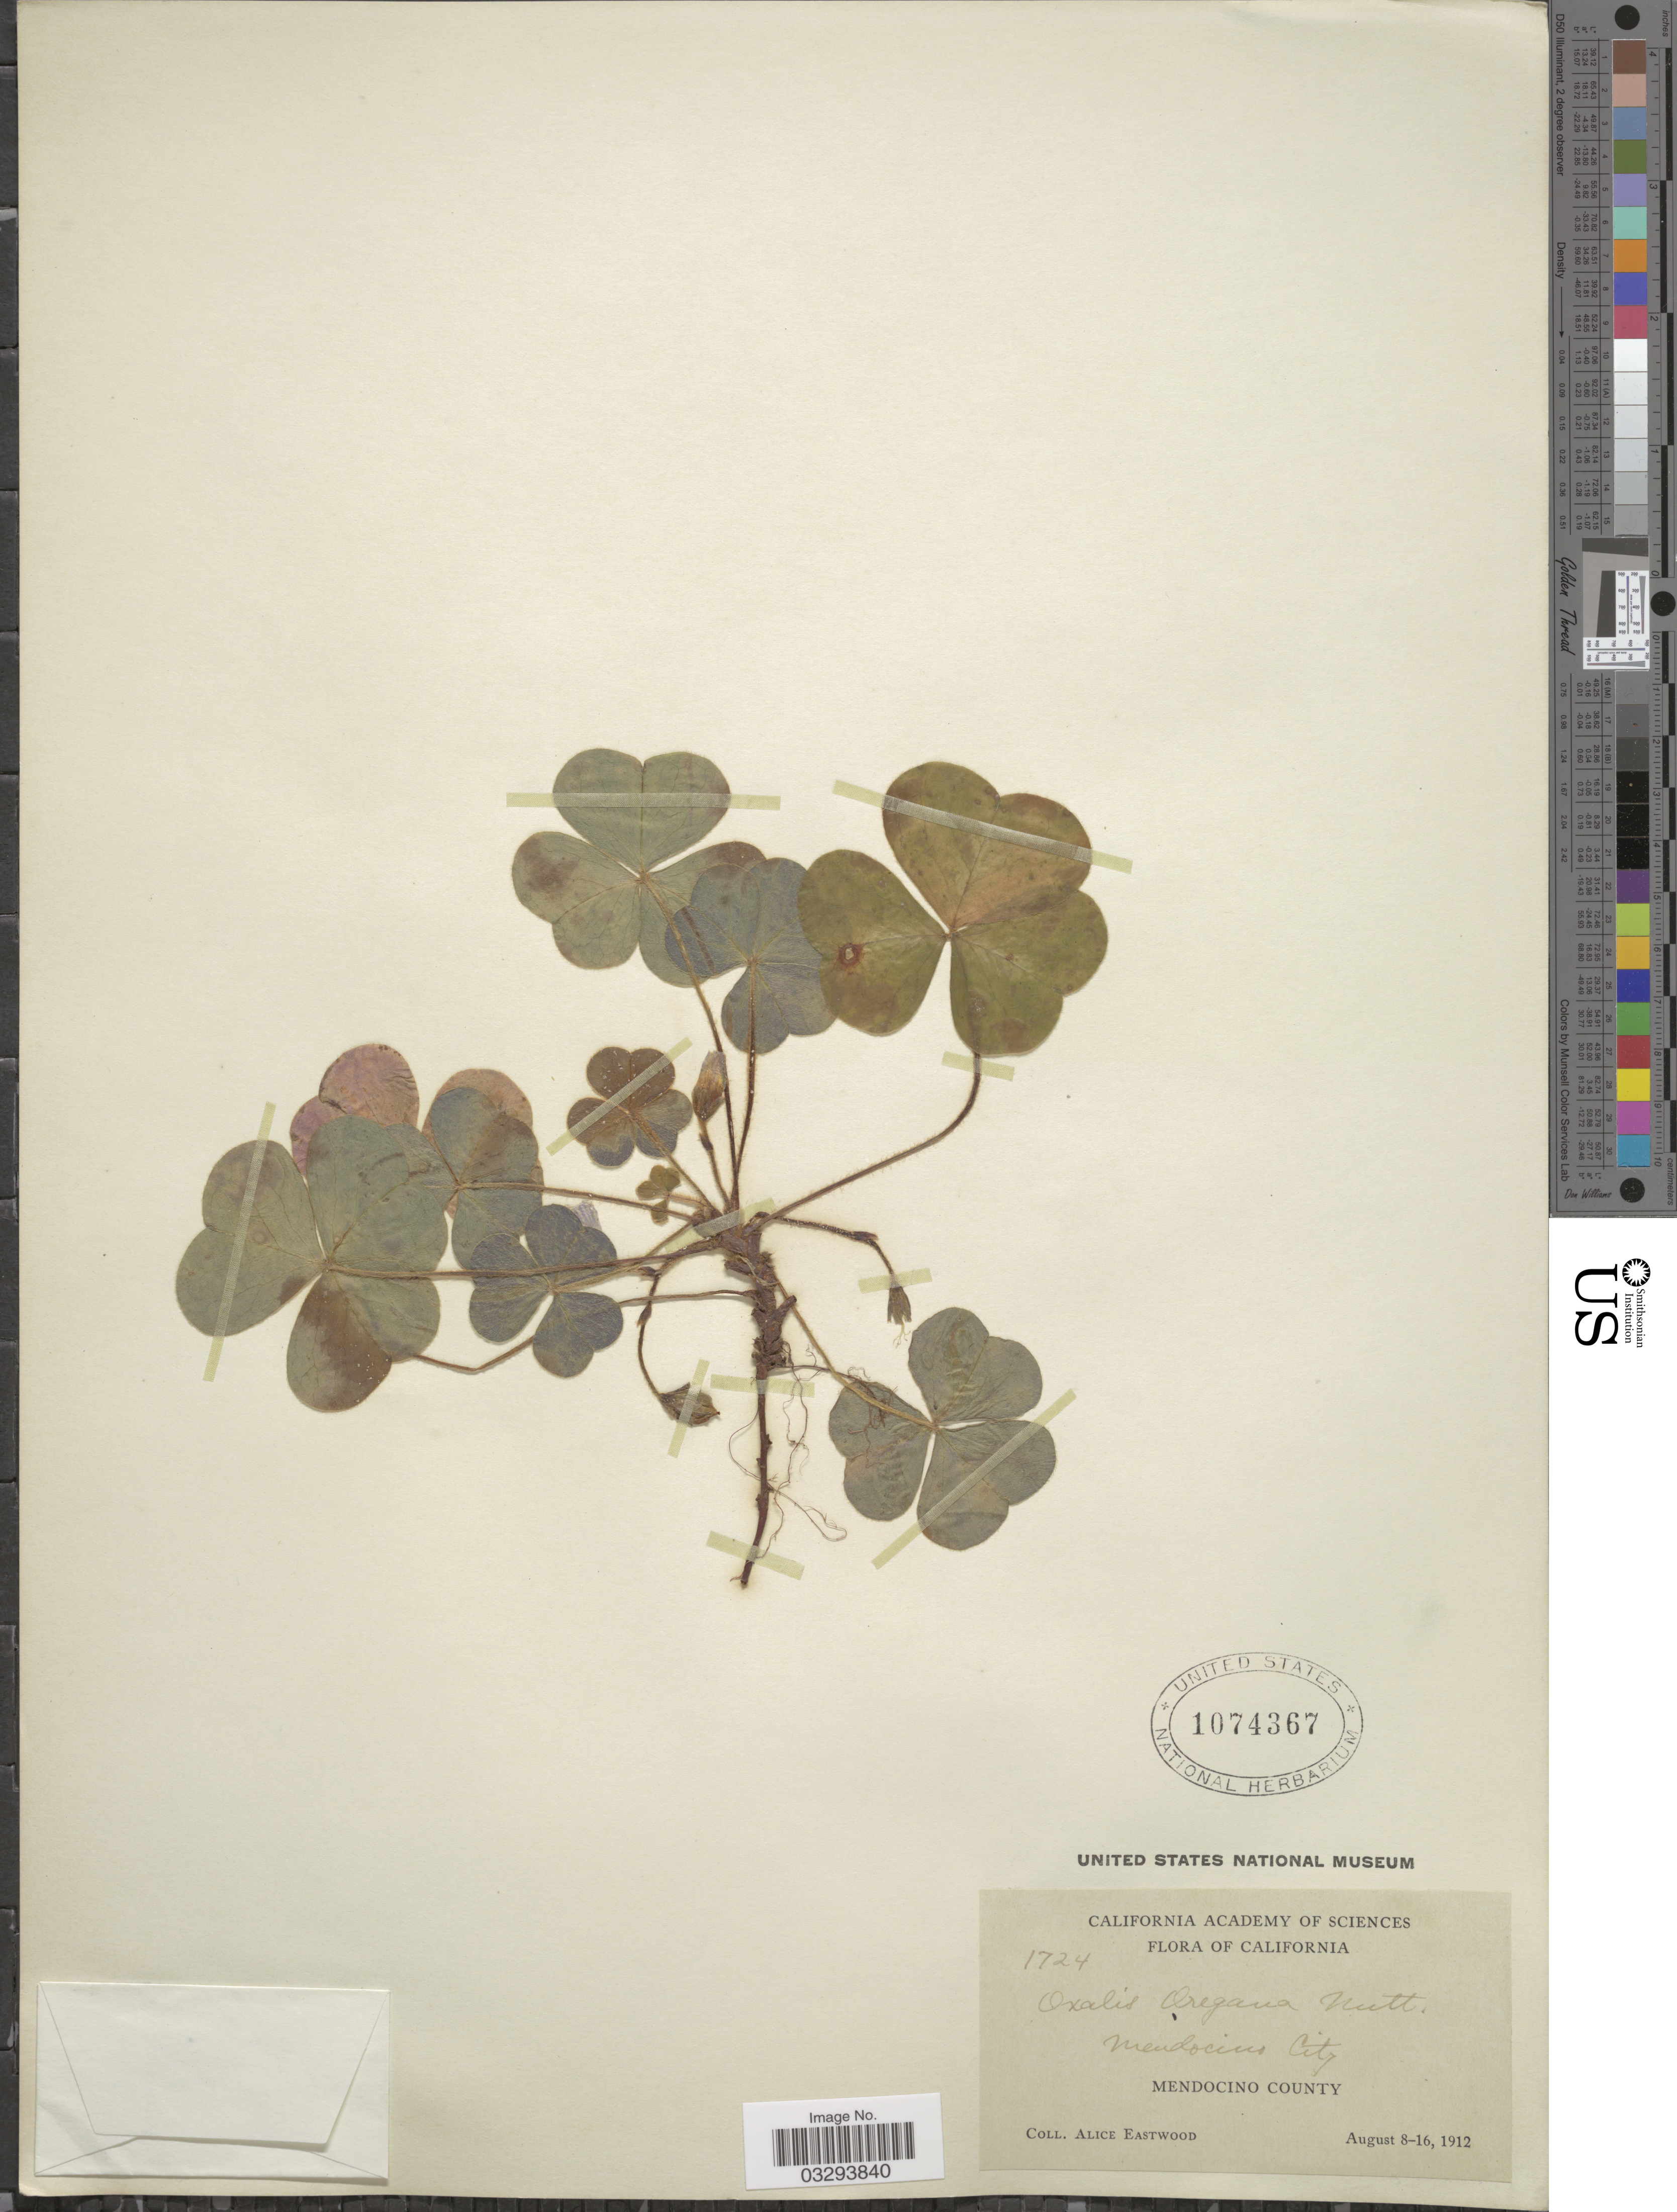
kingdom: Plantae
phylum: Tracheophyta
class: Magnoliopsida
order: Oxalidales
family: Oxalidaceae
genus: Oxalis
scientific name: Oxalis oregana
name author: Nutt.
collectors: A. Eastwood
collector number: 1724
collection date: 1912-08-08/1912-08-16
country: United States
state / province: California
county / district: Mendocino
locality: Mendocino City. Mendocino County.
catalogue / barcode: US 1074367